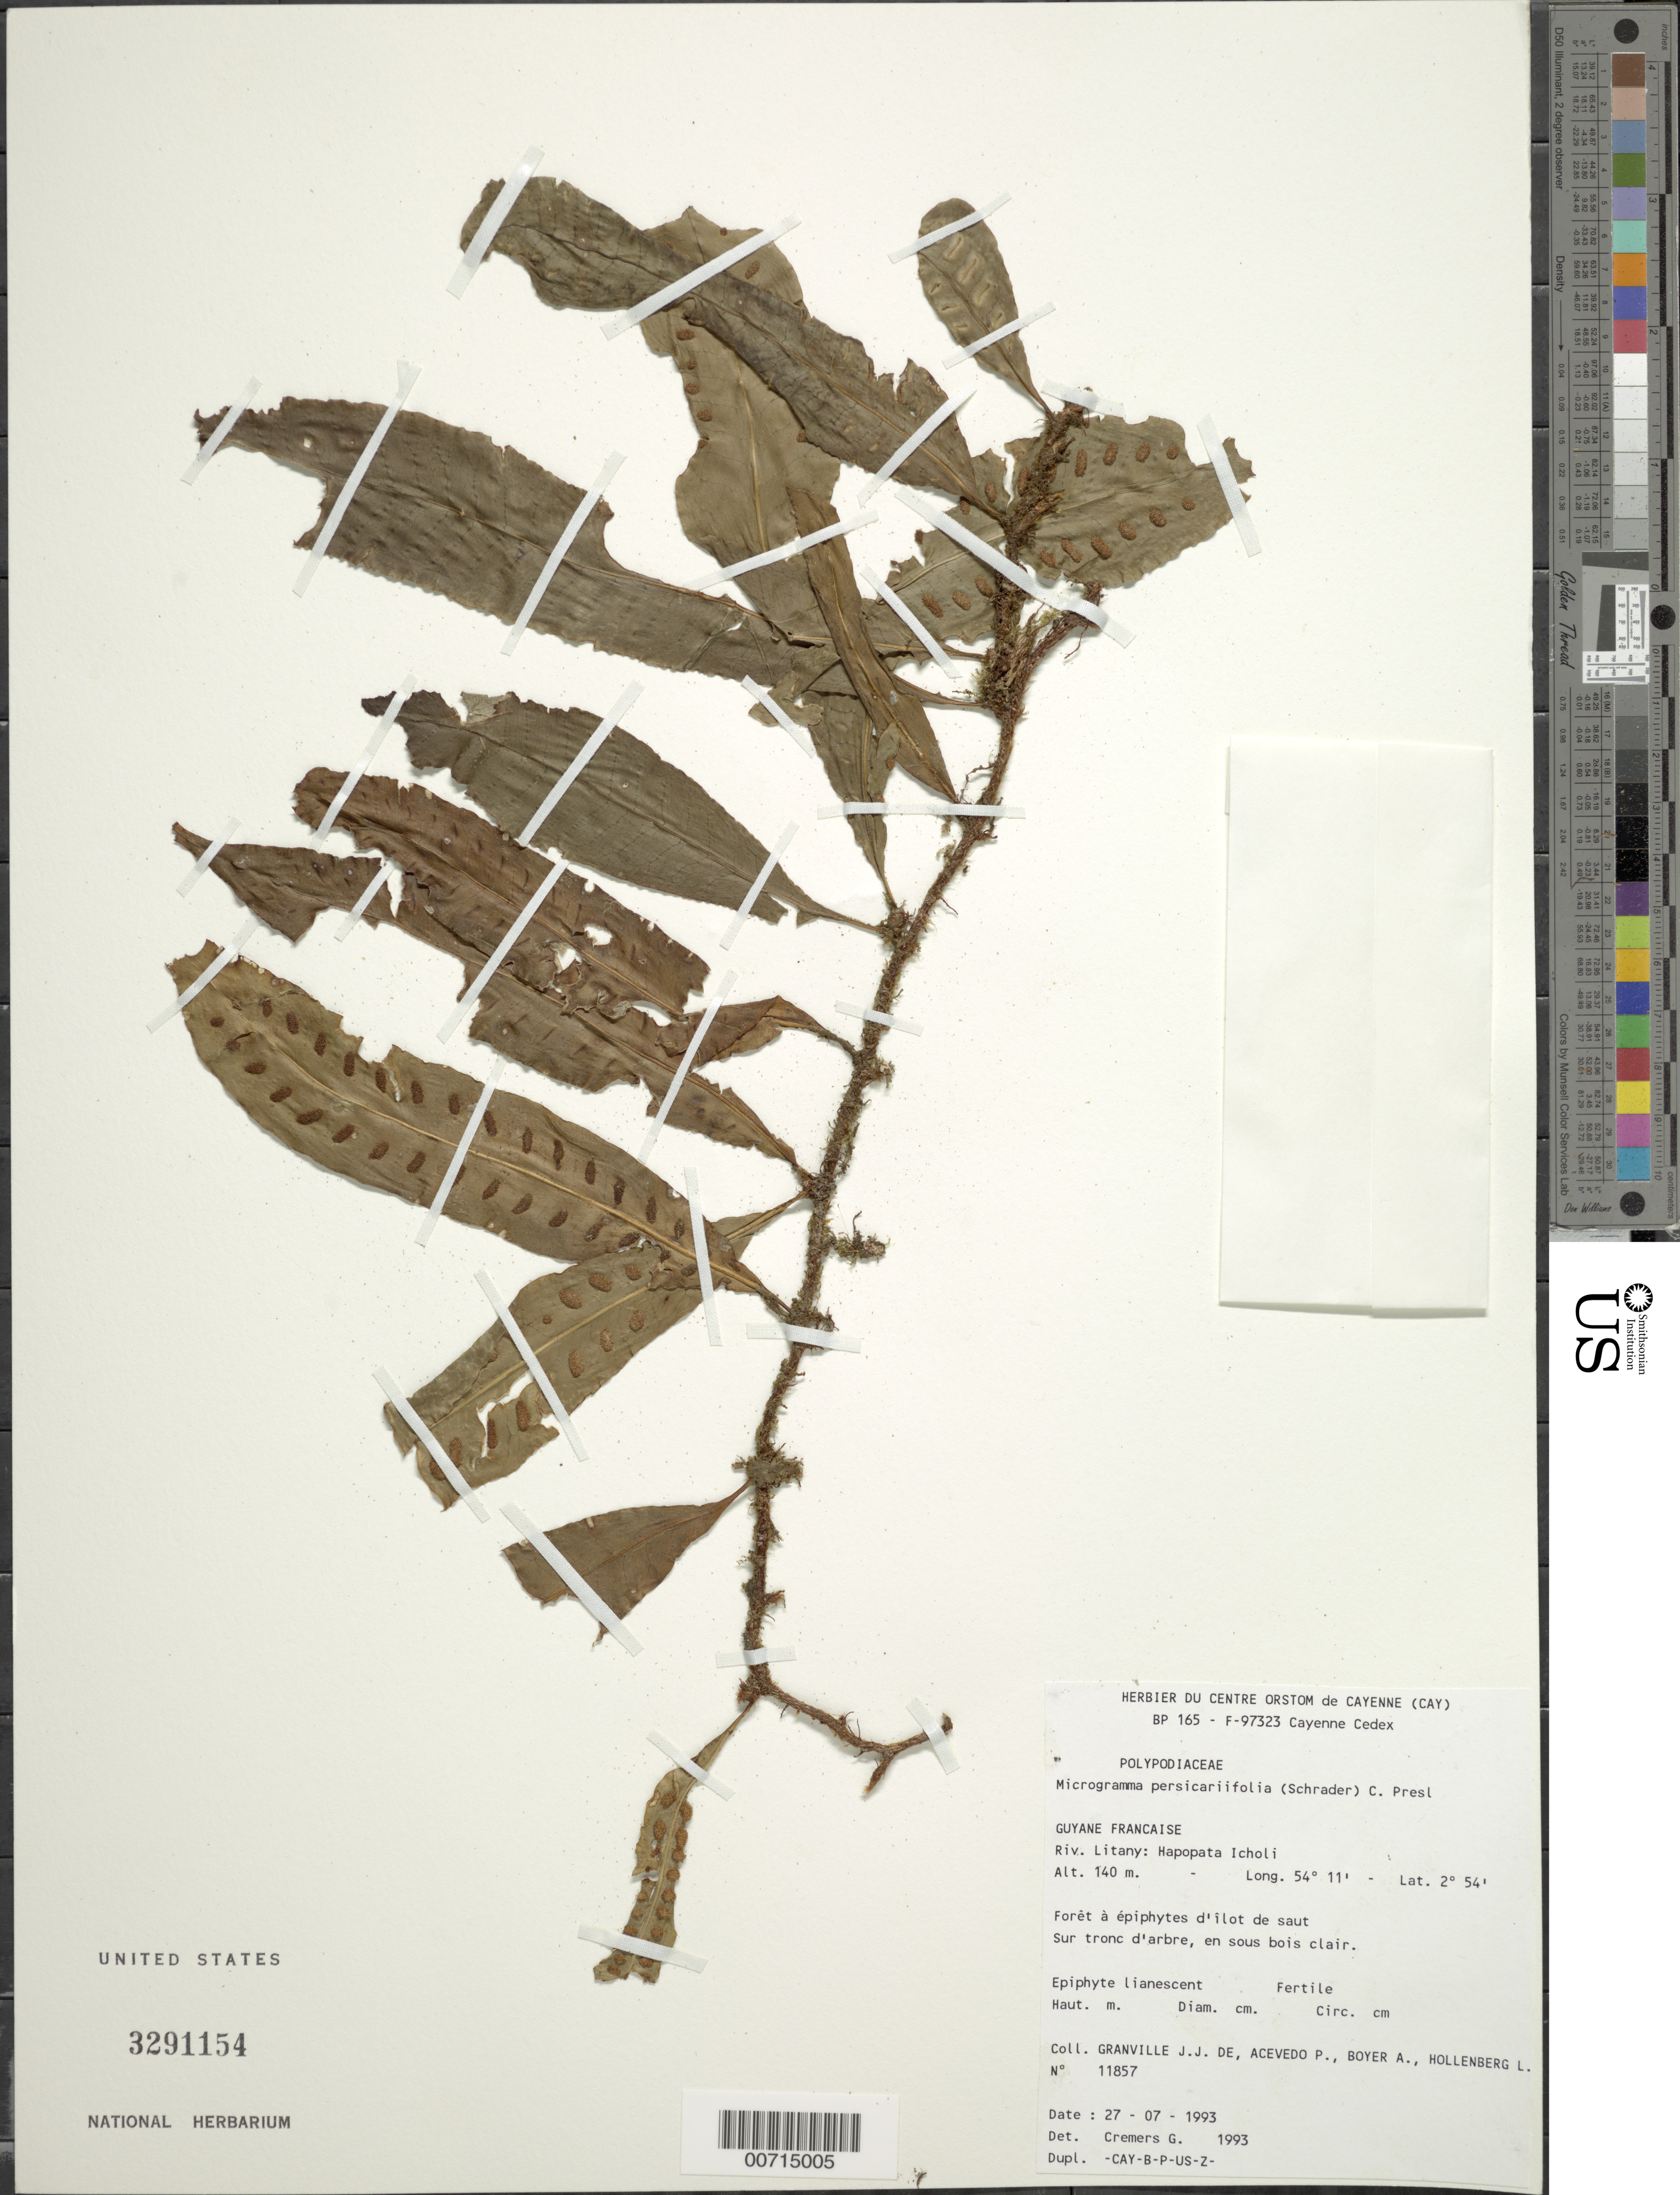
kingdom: Plantae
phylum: Tracheophyta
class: Polypodiopsida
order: Polypodiales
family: Polypodiaceae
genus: Microgramma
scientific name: Microgramma persicariifolia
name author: (Schrad.) C. Presl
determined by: Cremers, Georges A.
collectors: J.-J. de Granville, P. Acevedo-Rodr., A. Boyer & L. Hollenberg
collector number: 11857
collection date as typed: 27-Jul-93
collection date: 1993-07-27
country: French Guiana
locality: R. Litany: Hapopata Icholi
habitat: Forêt a epiphytes d'ilot de saut; sur tronc d'arbre, en sous bois clair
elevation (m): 140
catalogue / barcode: US 3291154